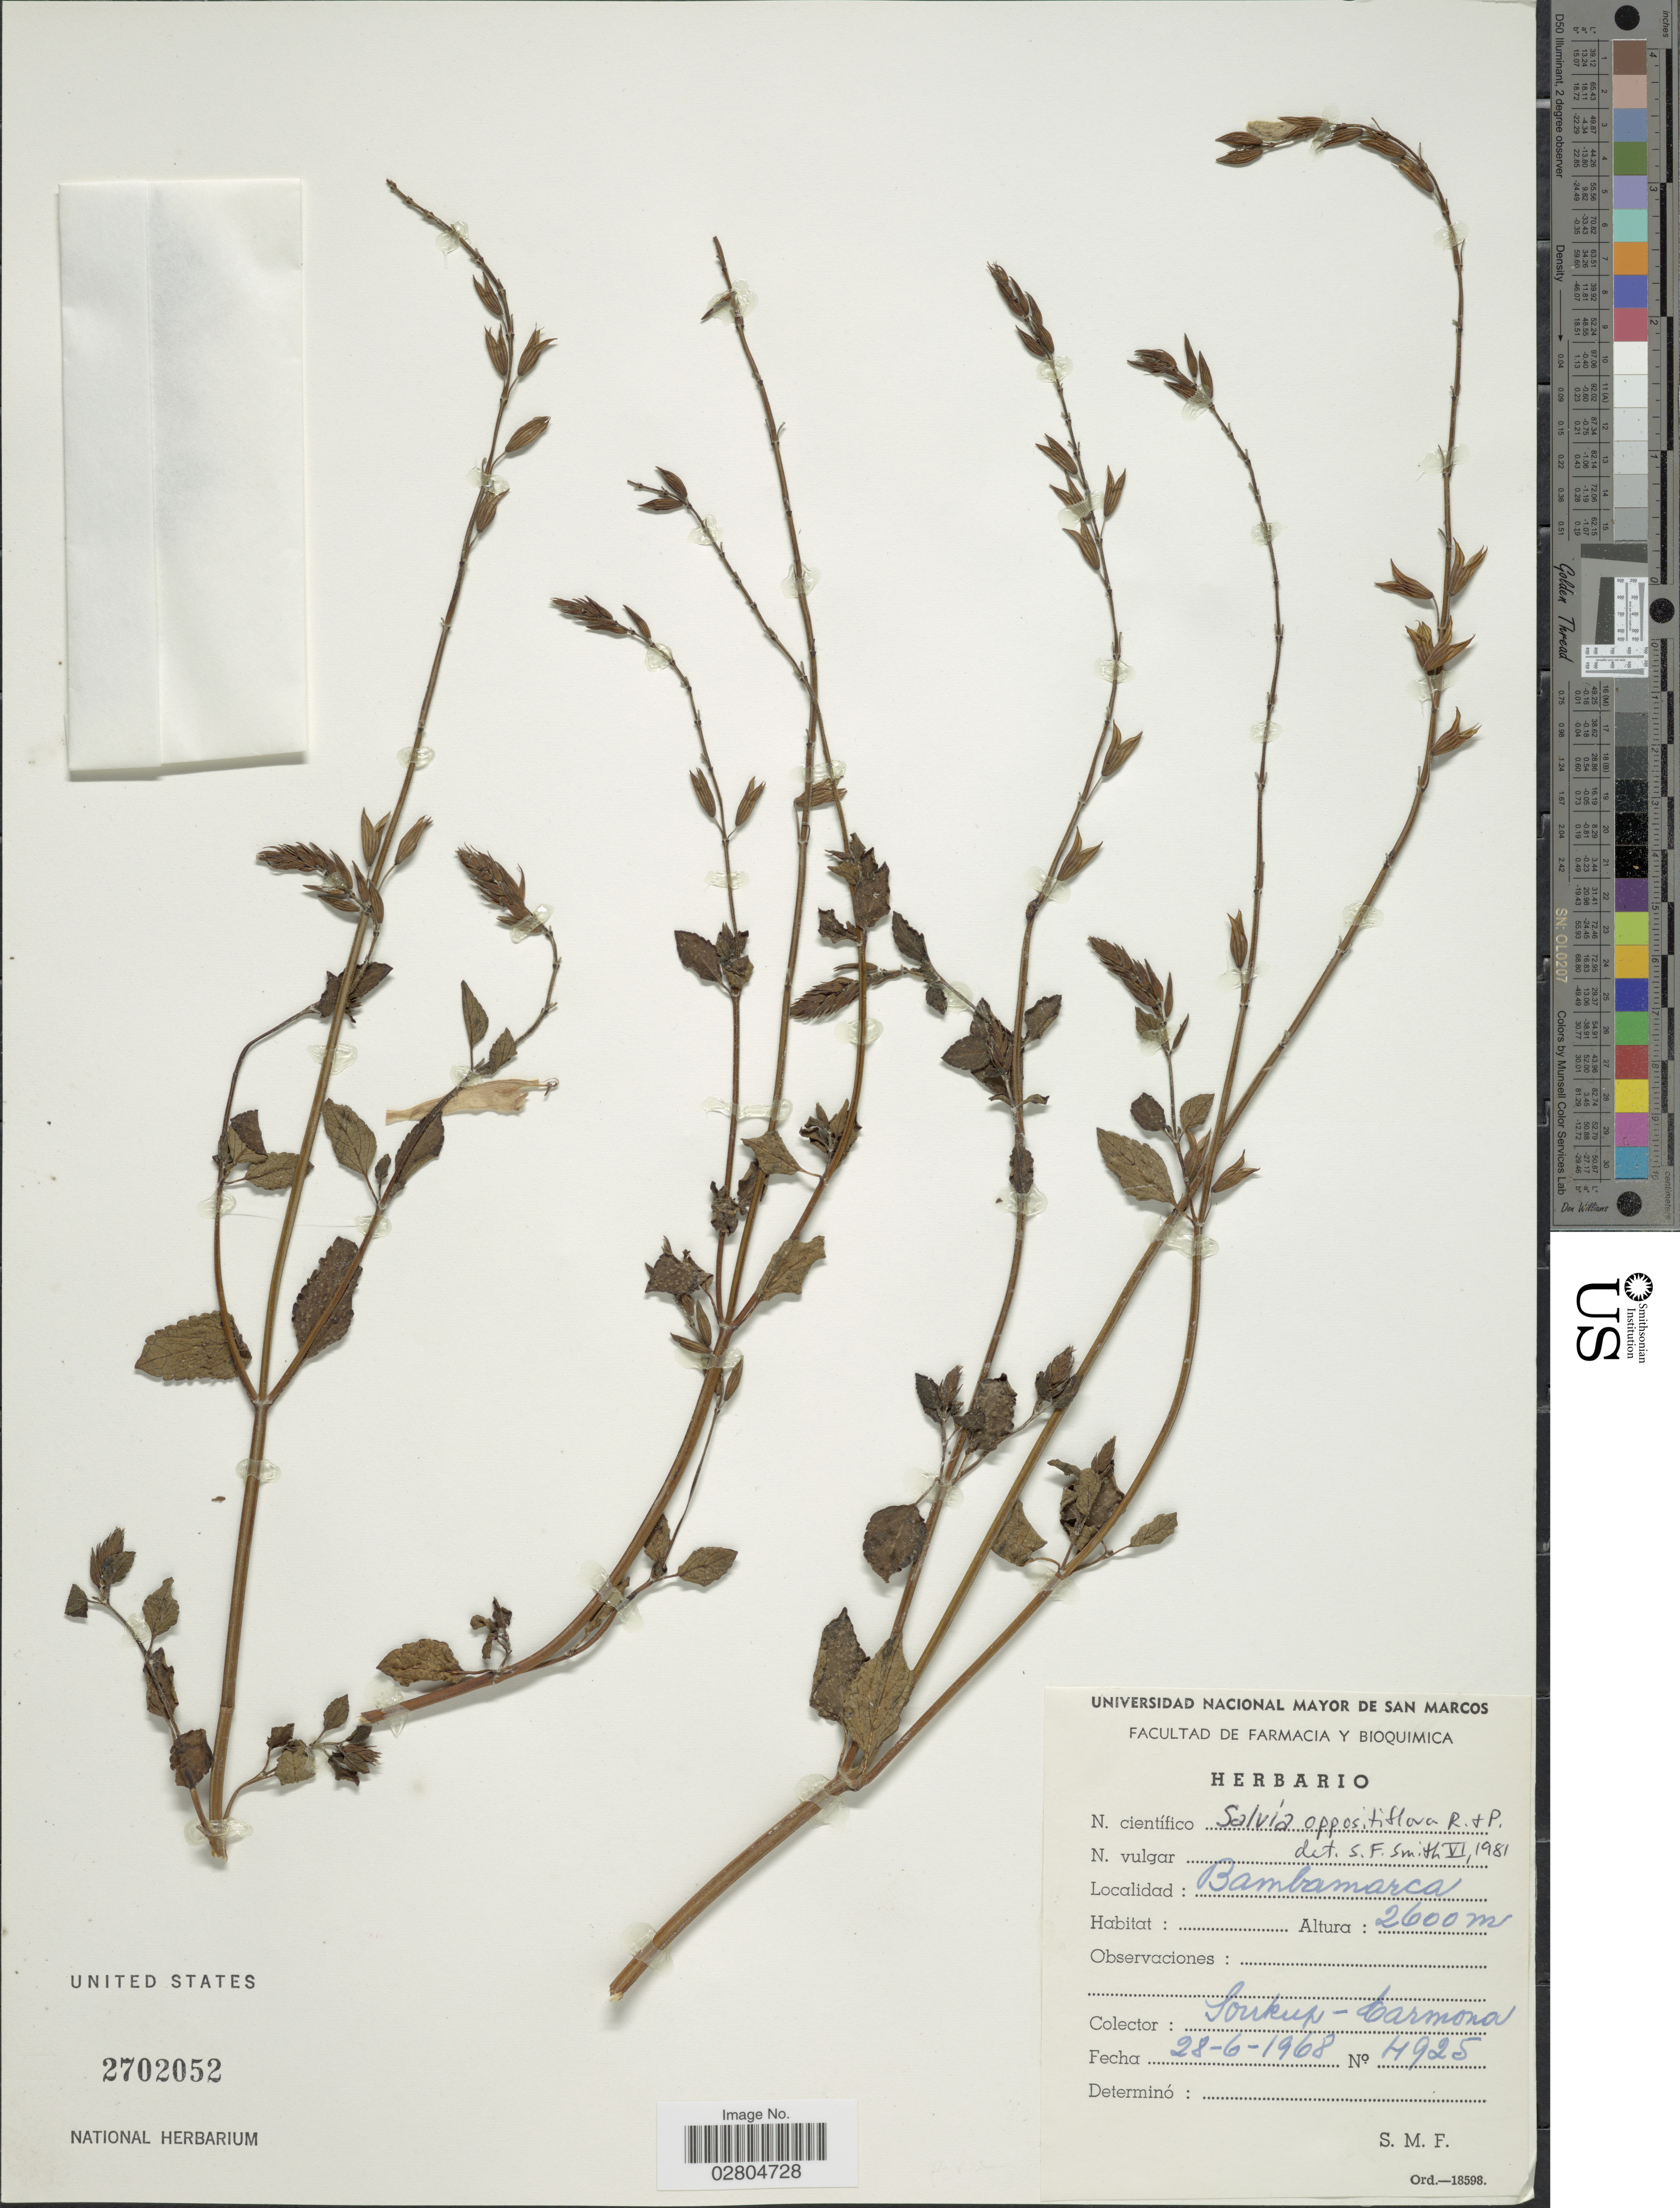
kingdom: Plantae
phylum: Tracheophyta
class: Magnoliopsida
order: Lamiales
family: Lamiaceae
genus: Salvia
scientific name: Salvia oppositiflora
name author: Ruiz & Pav.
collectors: Soukup-Carmona, --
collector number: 4925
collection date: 1968-06-28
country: Peru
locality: Bambamarca.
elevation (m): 2600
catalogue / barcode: US 2702052